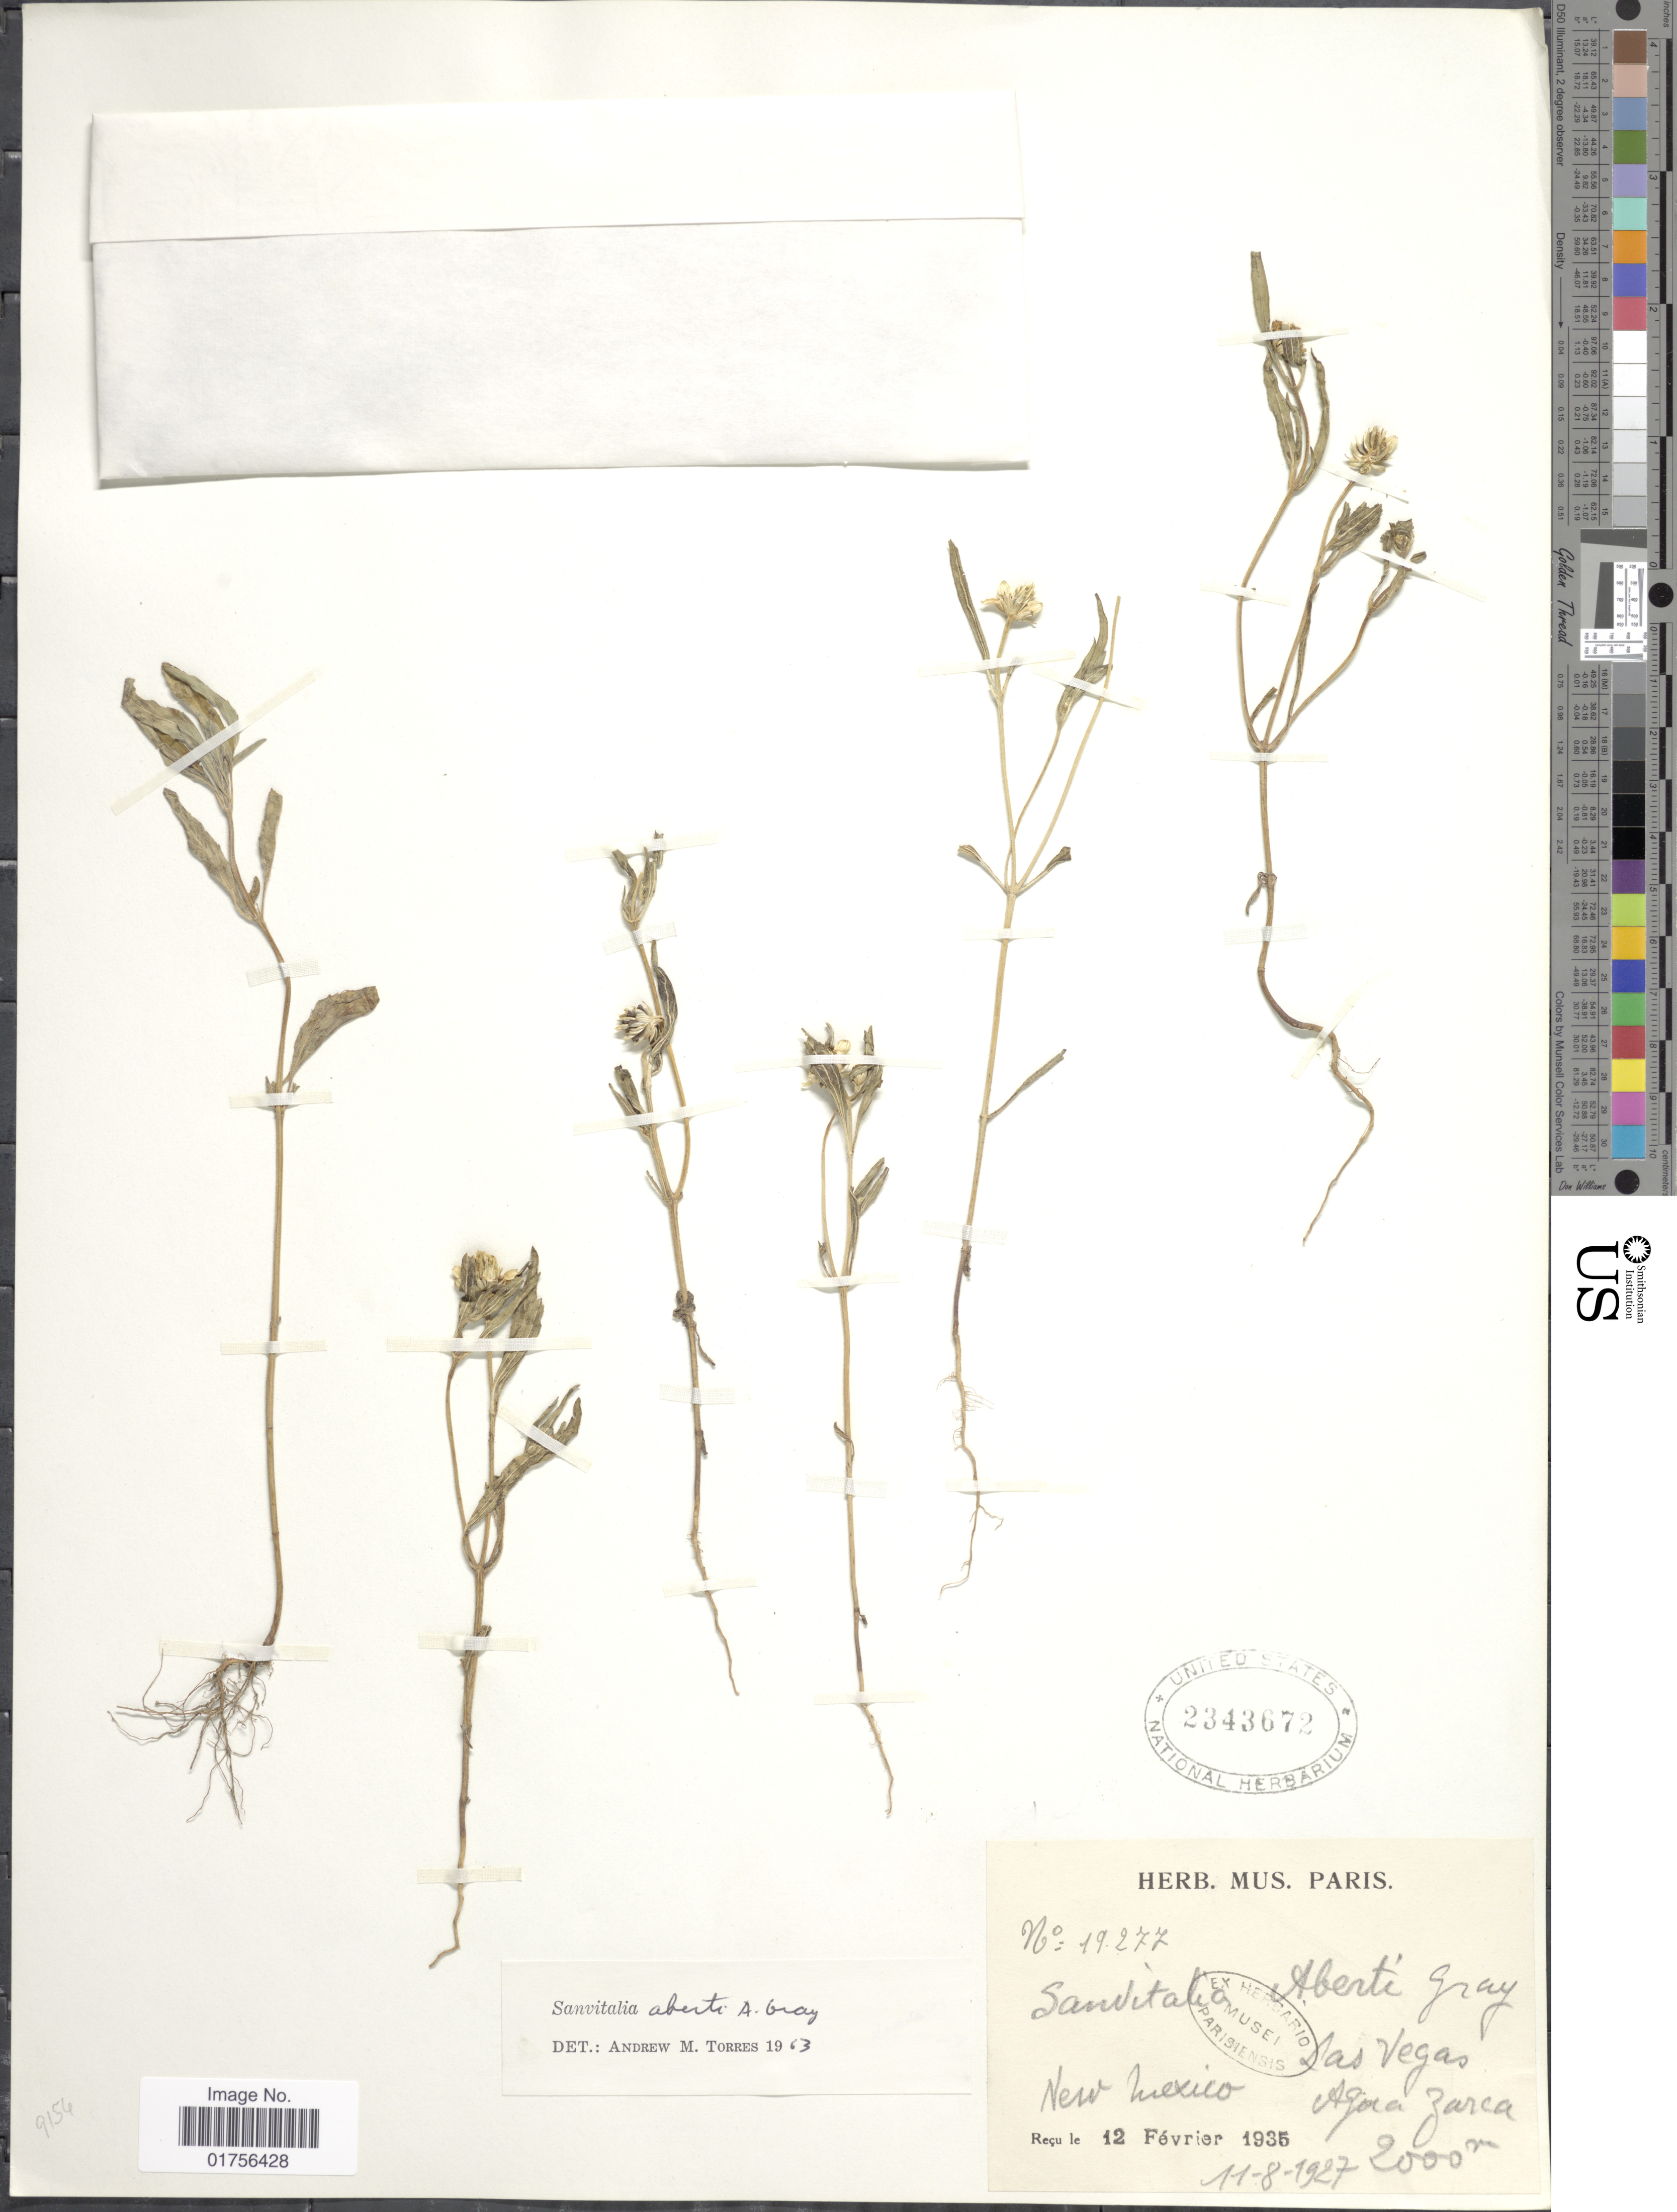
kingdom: Plantae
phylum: Tracheophyta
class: Magnoliopsida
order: Asterales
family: Asteraceae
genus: Sanvitalia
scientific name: Sanvitalia aberti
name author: A. Gray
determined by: Skibicki, Samuel V.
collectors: ex herb. Mus. Paris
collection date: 1927-11-08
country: United States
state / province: New Mexico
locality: Las Vegas, Agora Zarca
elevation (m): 2000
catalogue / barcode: US 2343672